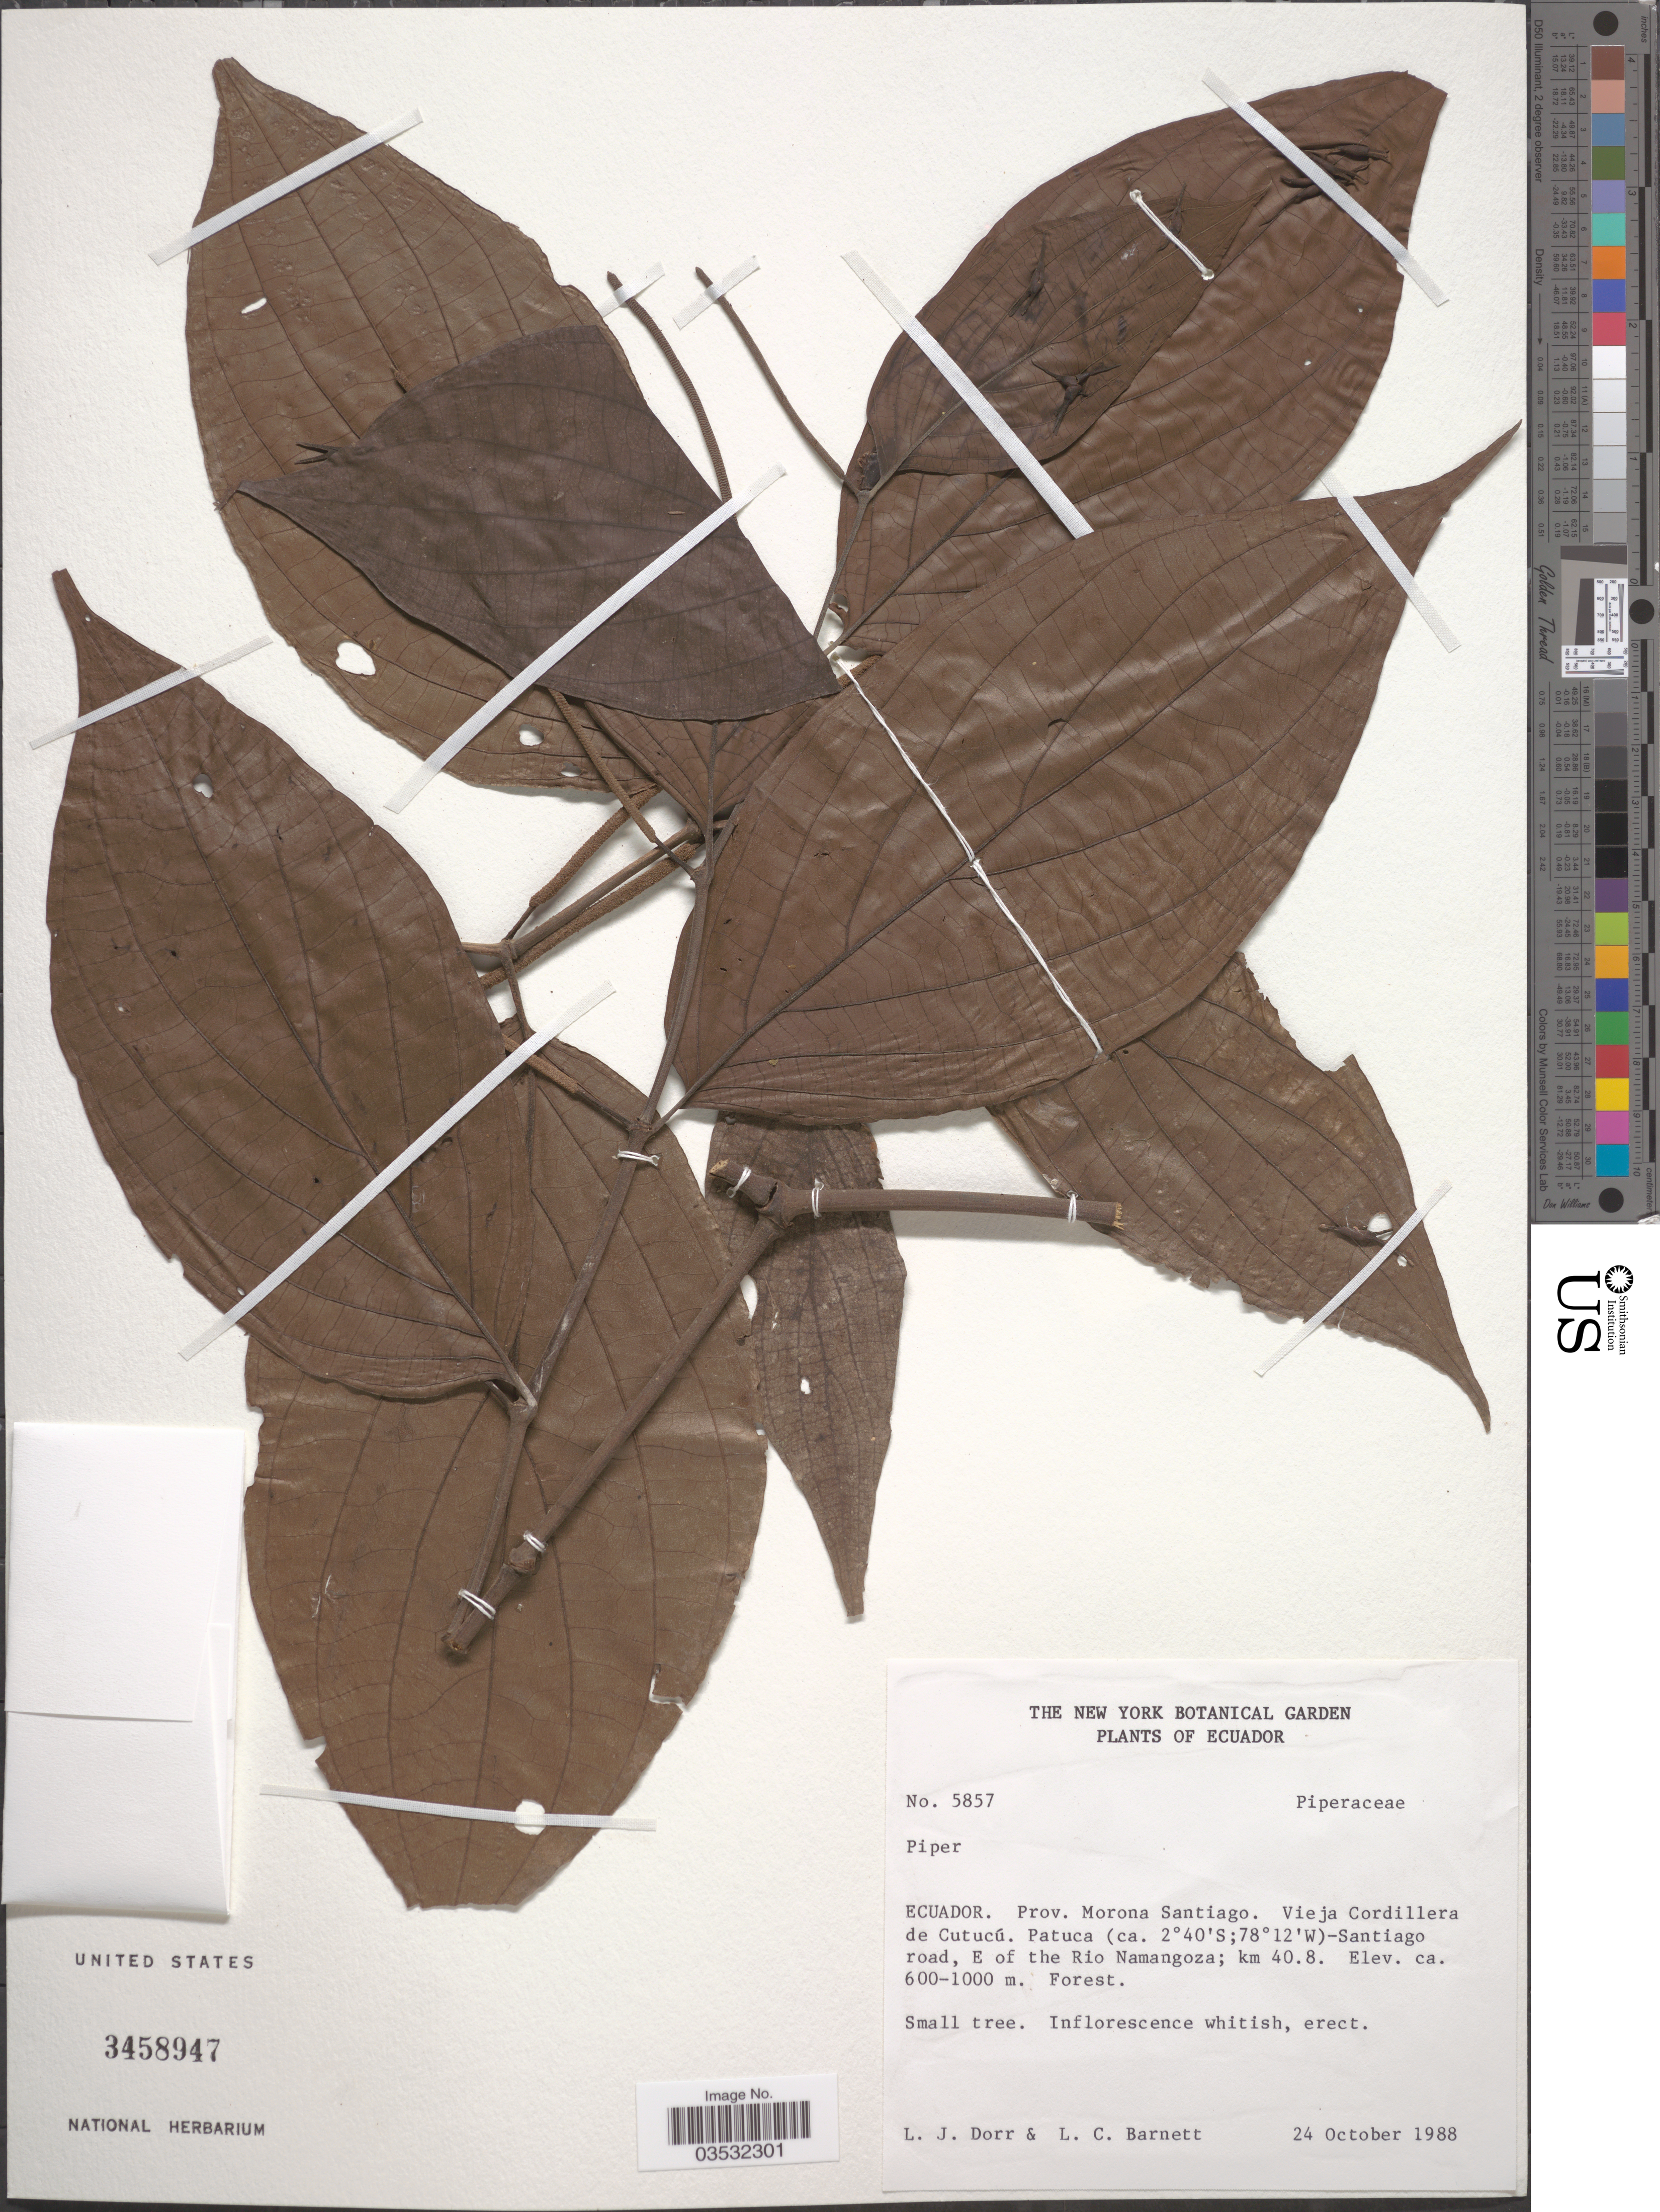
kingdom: Plantae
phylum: Tracheophyta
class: Magnoliopsida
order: Piperales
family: Piperaceae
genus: Piper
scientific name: Piper sp.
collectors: L. J. Dorr & L. C. Barnett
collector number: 5857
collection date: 1988-10-24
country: Ecuador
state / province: Morona-Santiago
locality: Vieja Cordillera de Cutucú. Patuca - Santiago road, E of the Rio Namangoza; km 40.8.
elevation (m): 600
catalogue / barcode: US 3458947